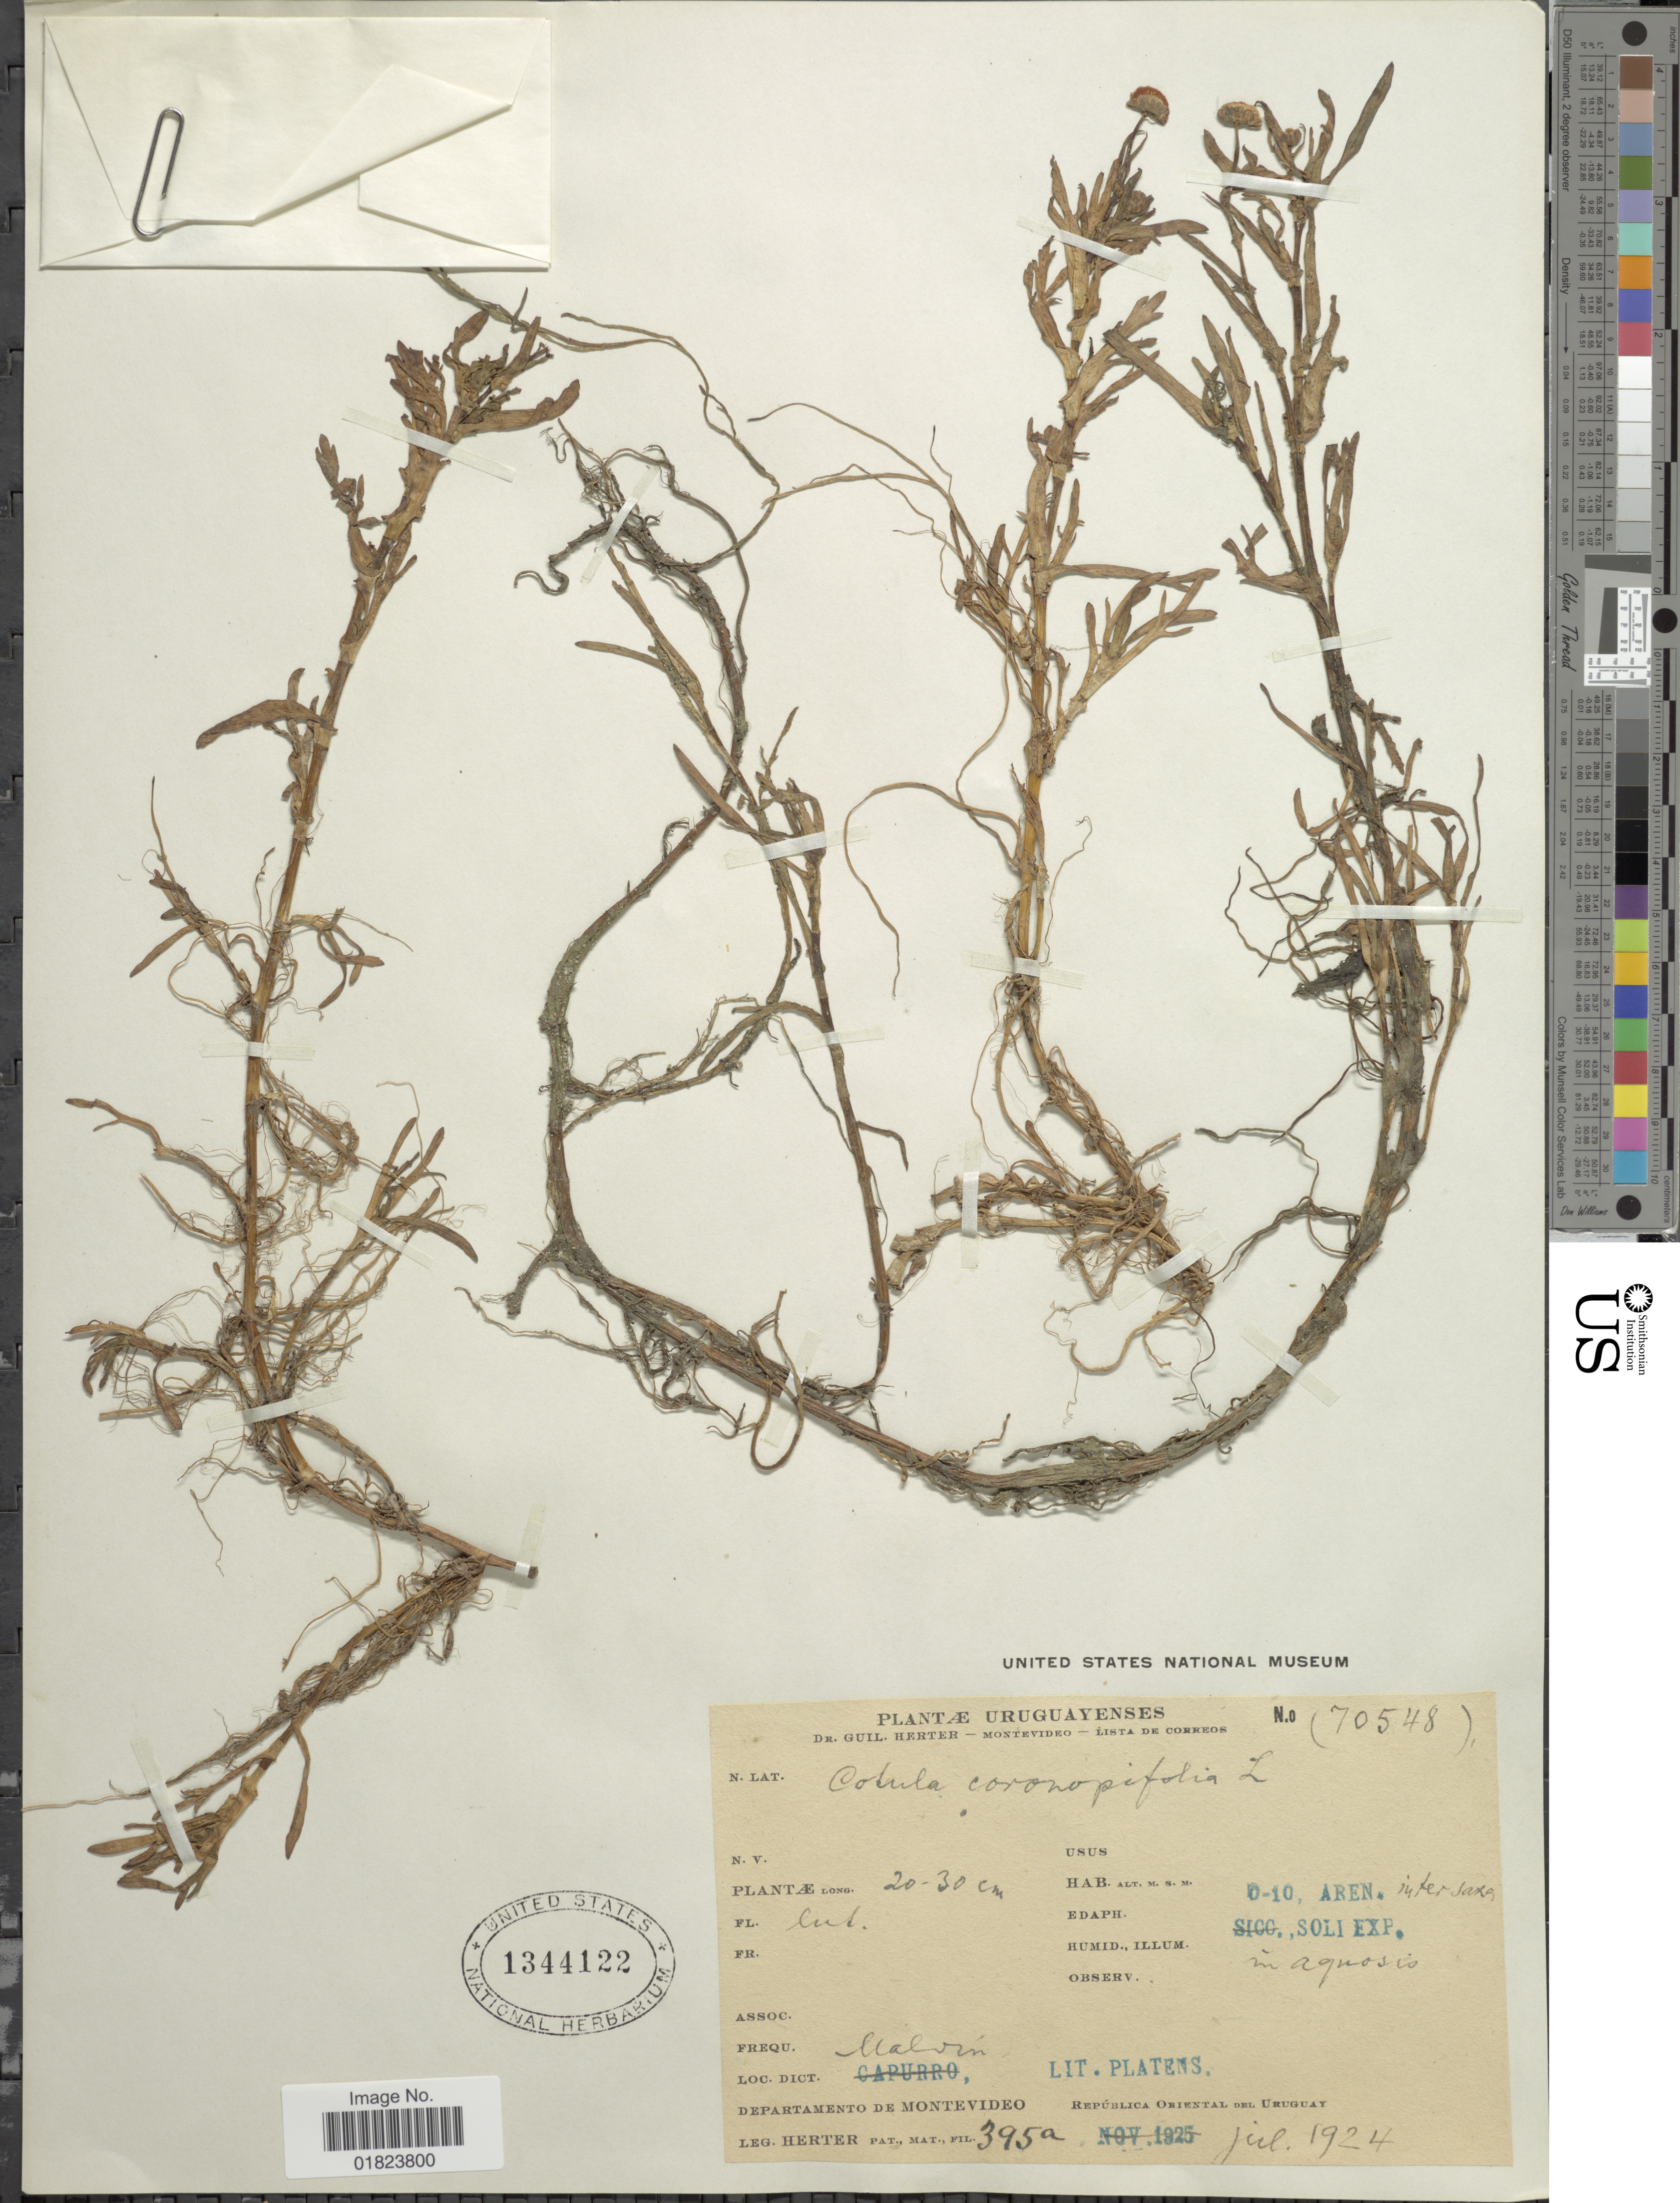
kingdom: Plantae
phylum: Tracheophyta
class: Magnoliopsida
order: Asterales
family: Asteraceae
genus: Cotula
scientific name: Cotula coronopifolia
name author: L.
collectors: W. G. Herter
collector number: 395a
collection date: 1924-07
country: Uruguay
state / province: Montevideo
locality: Malvin, Lit. Platens, Republica Oriental del Uruguay.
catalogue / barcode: US 1344122